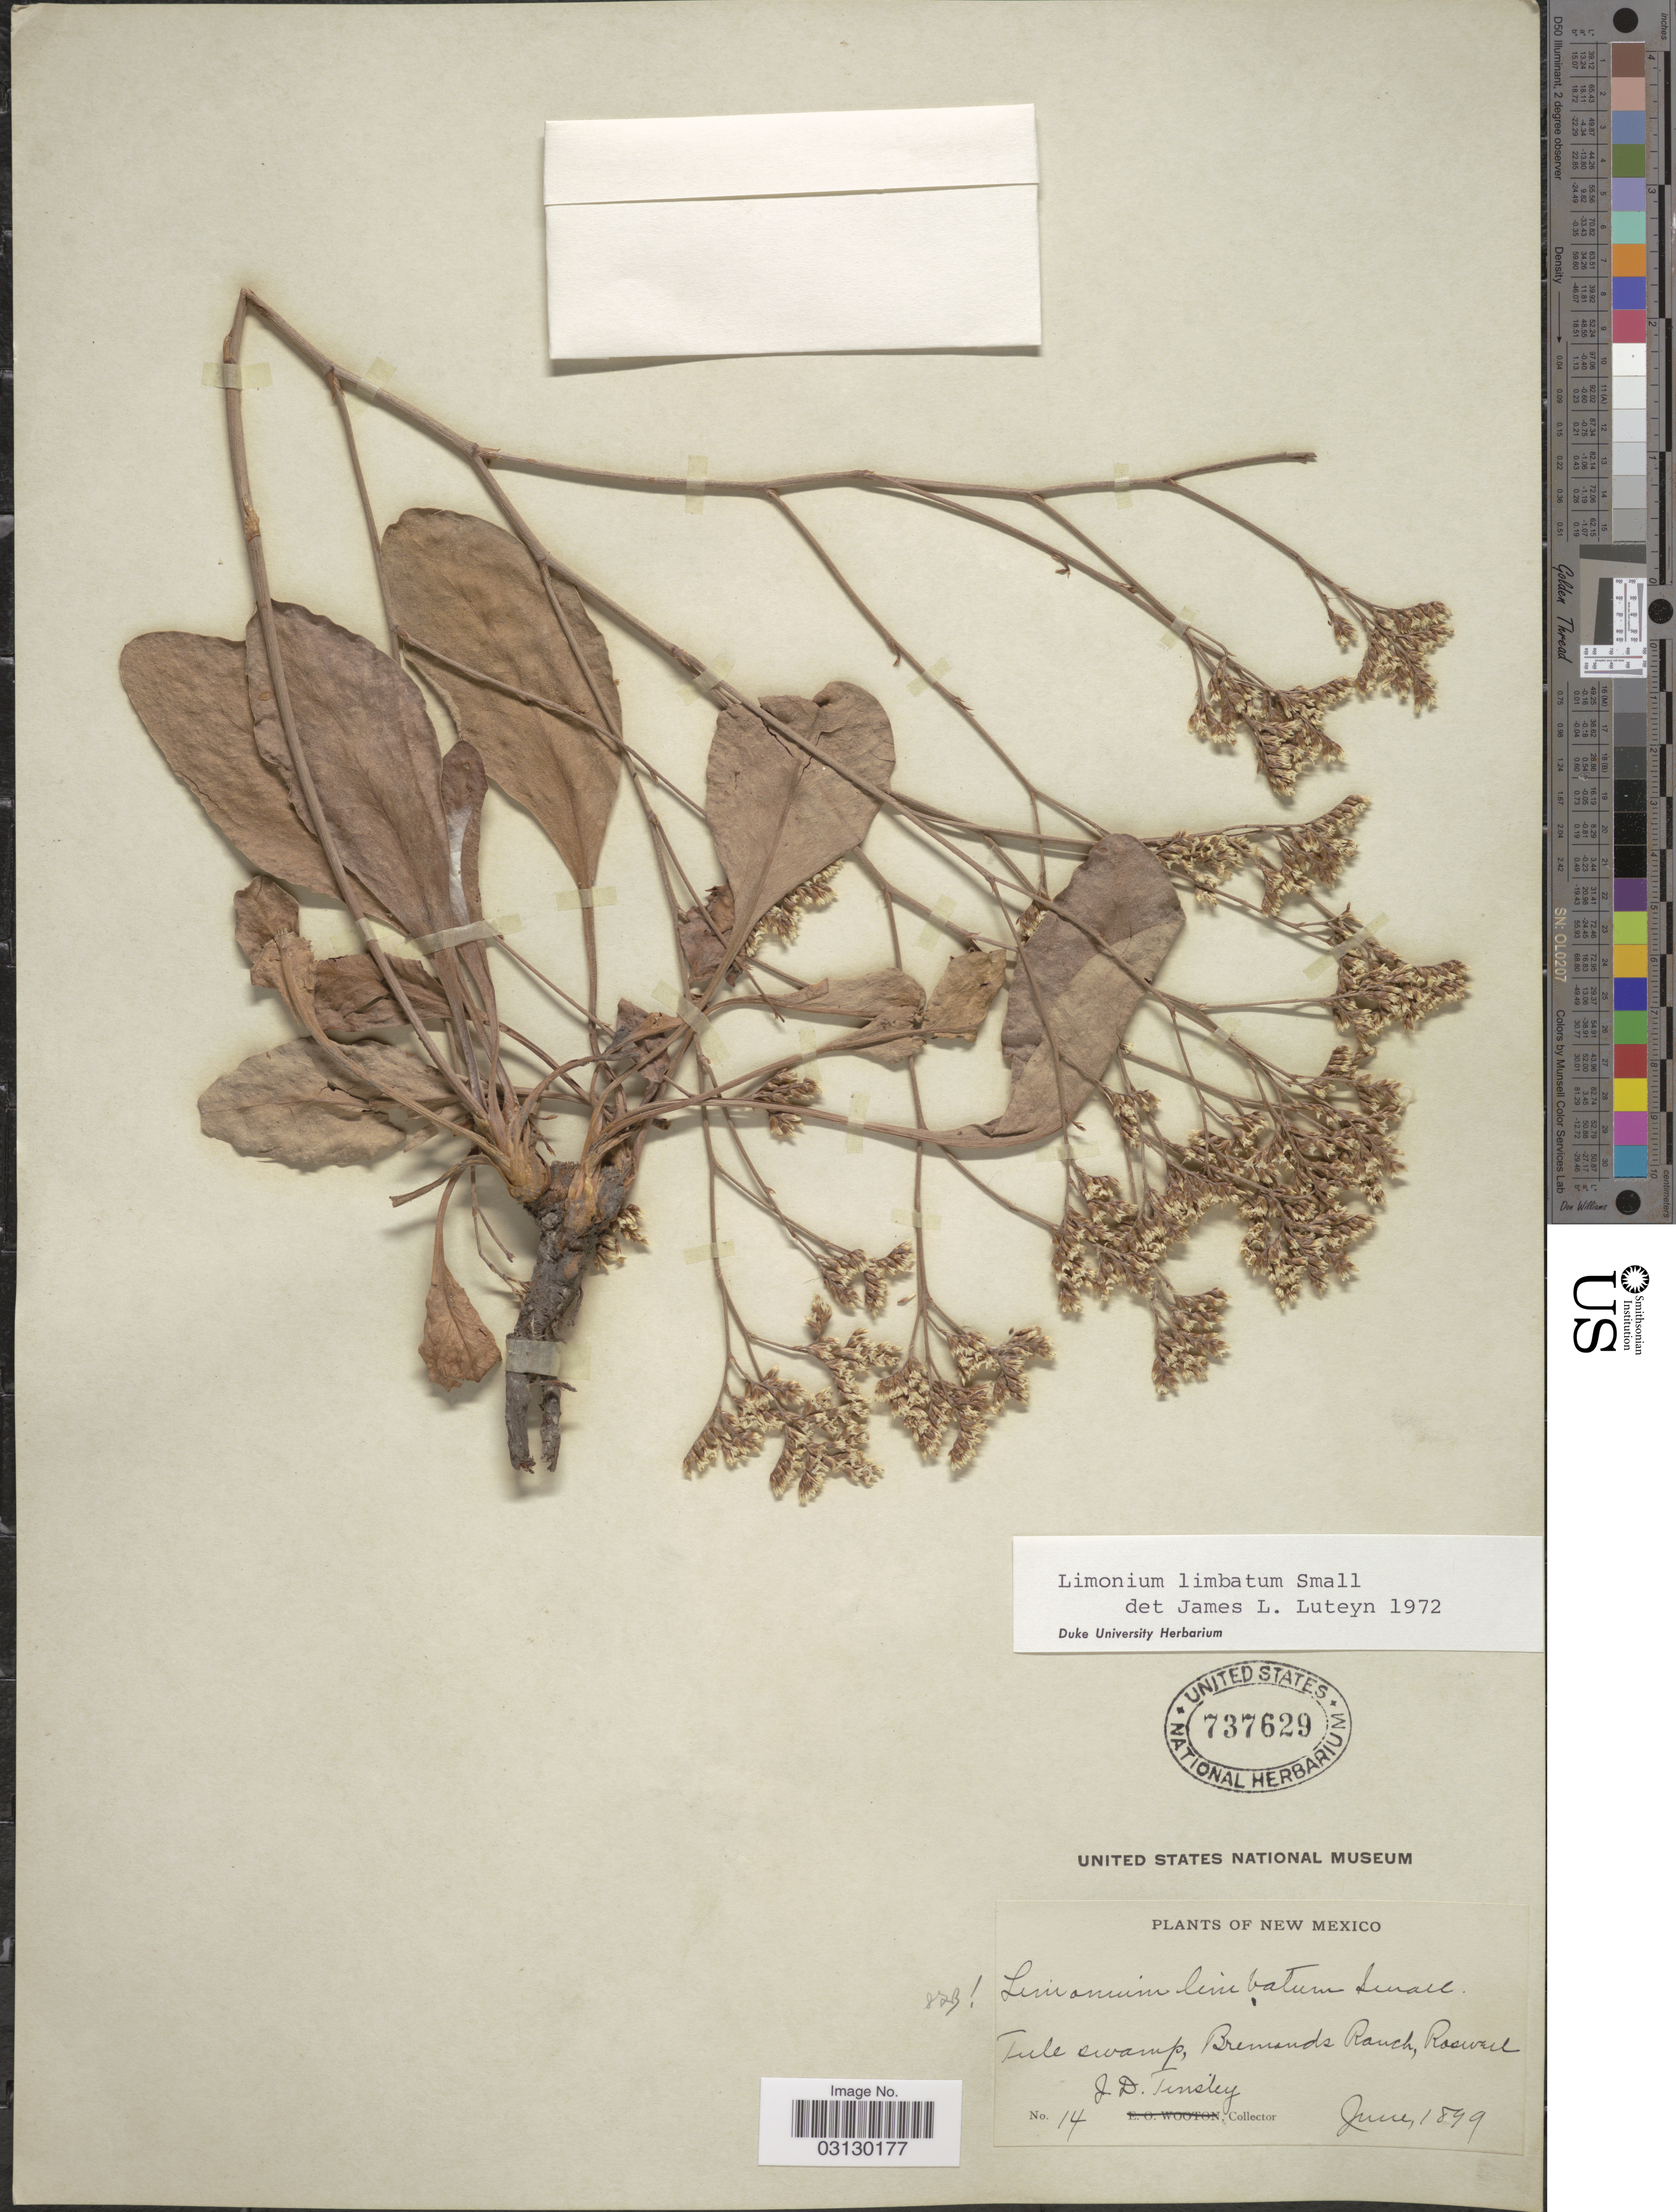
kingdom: Plantae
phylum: Tracheophyta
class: Magnoliopsida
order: Caryophyllales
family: Plumbaginaceae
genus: Limonium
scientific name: Limonium limbatum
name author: Small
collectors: J. Tinsley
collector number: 14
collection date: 1899-06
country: United States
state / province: New Mexico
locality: Tule swamp, Bremands Ranch, Roswell.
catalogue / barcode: US 737629